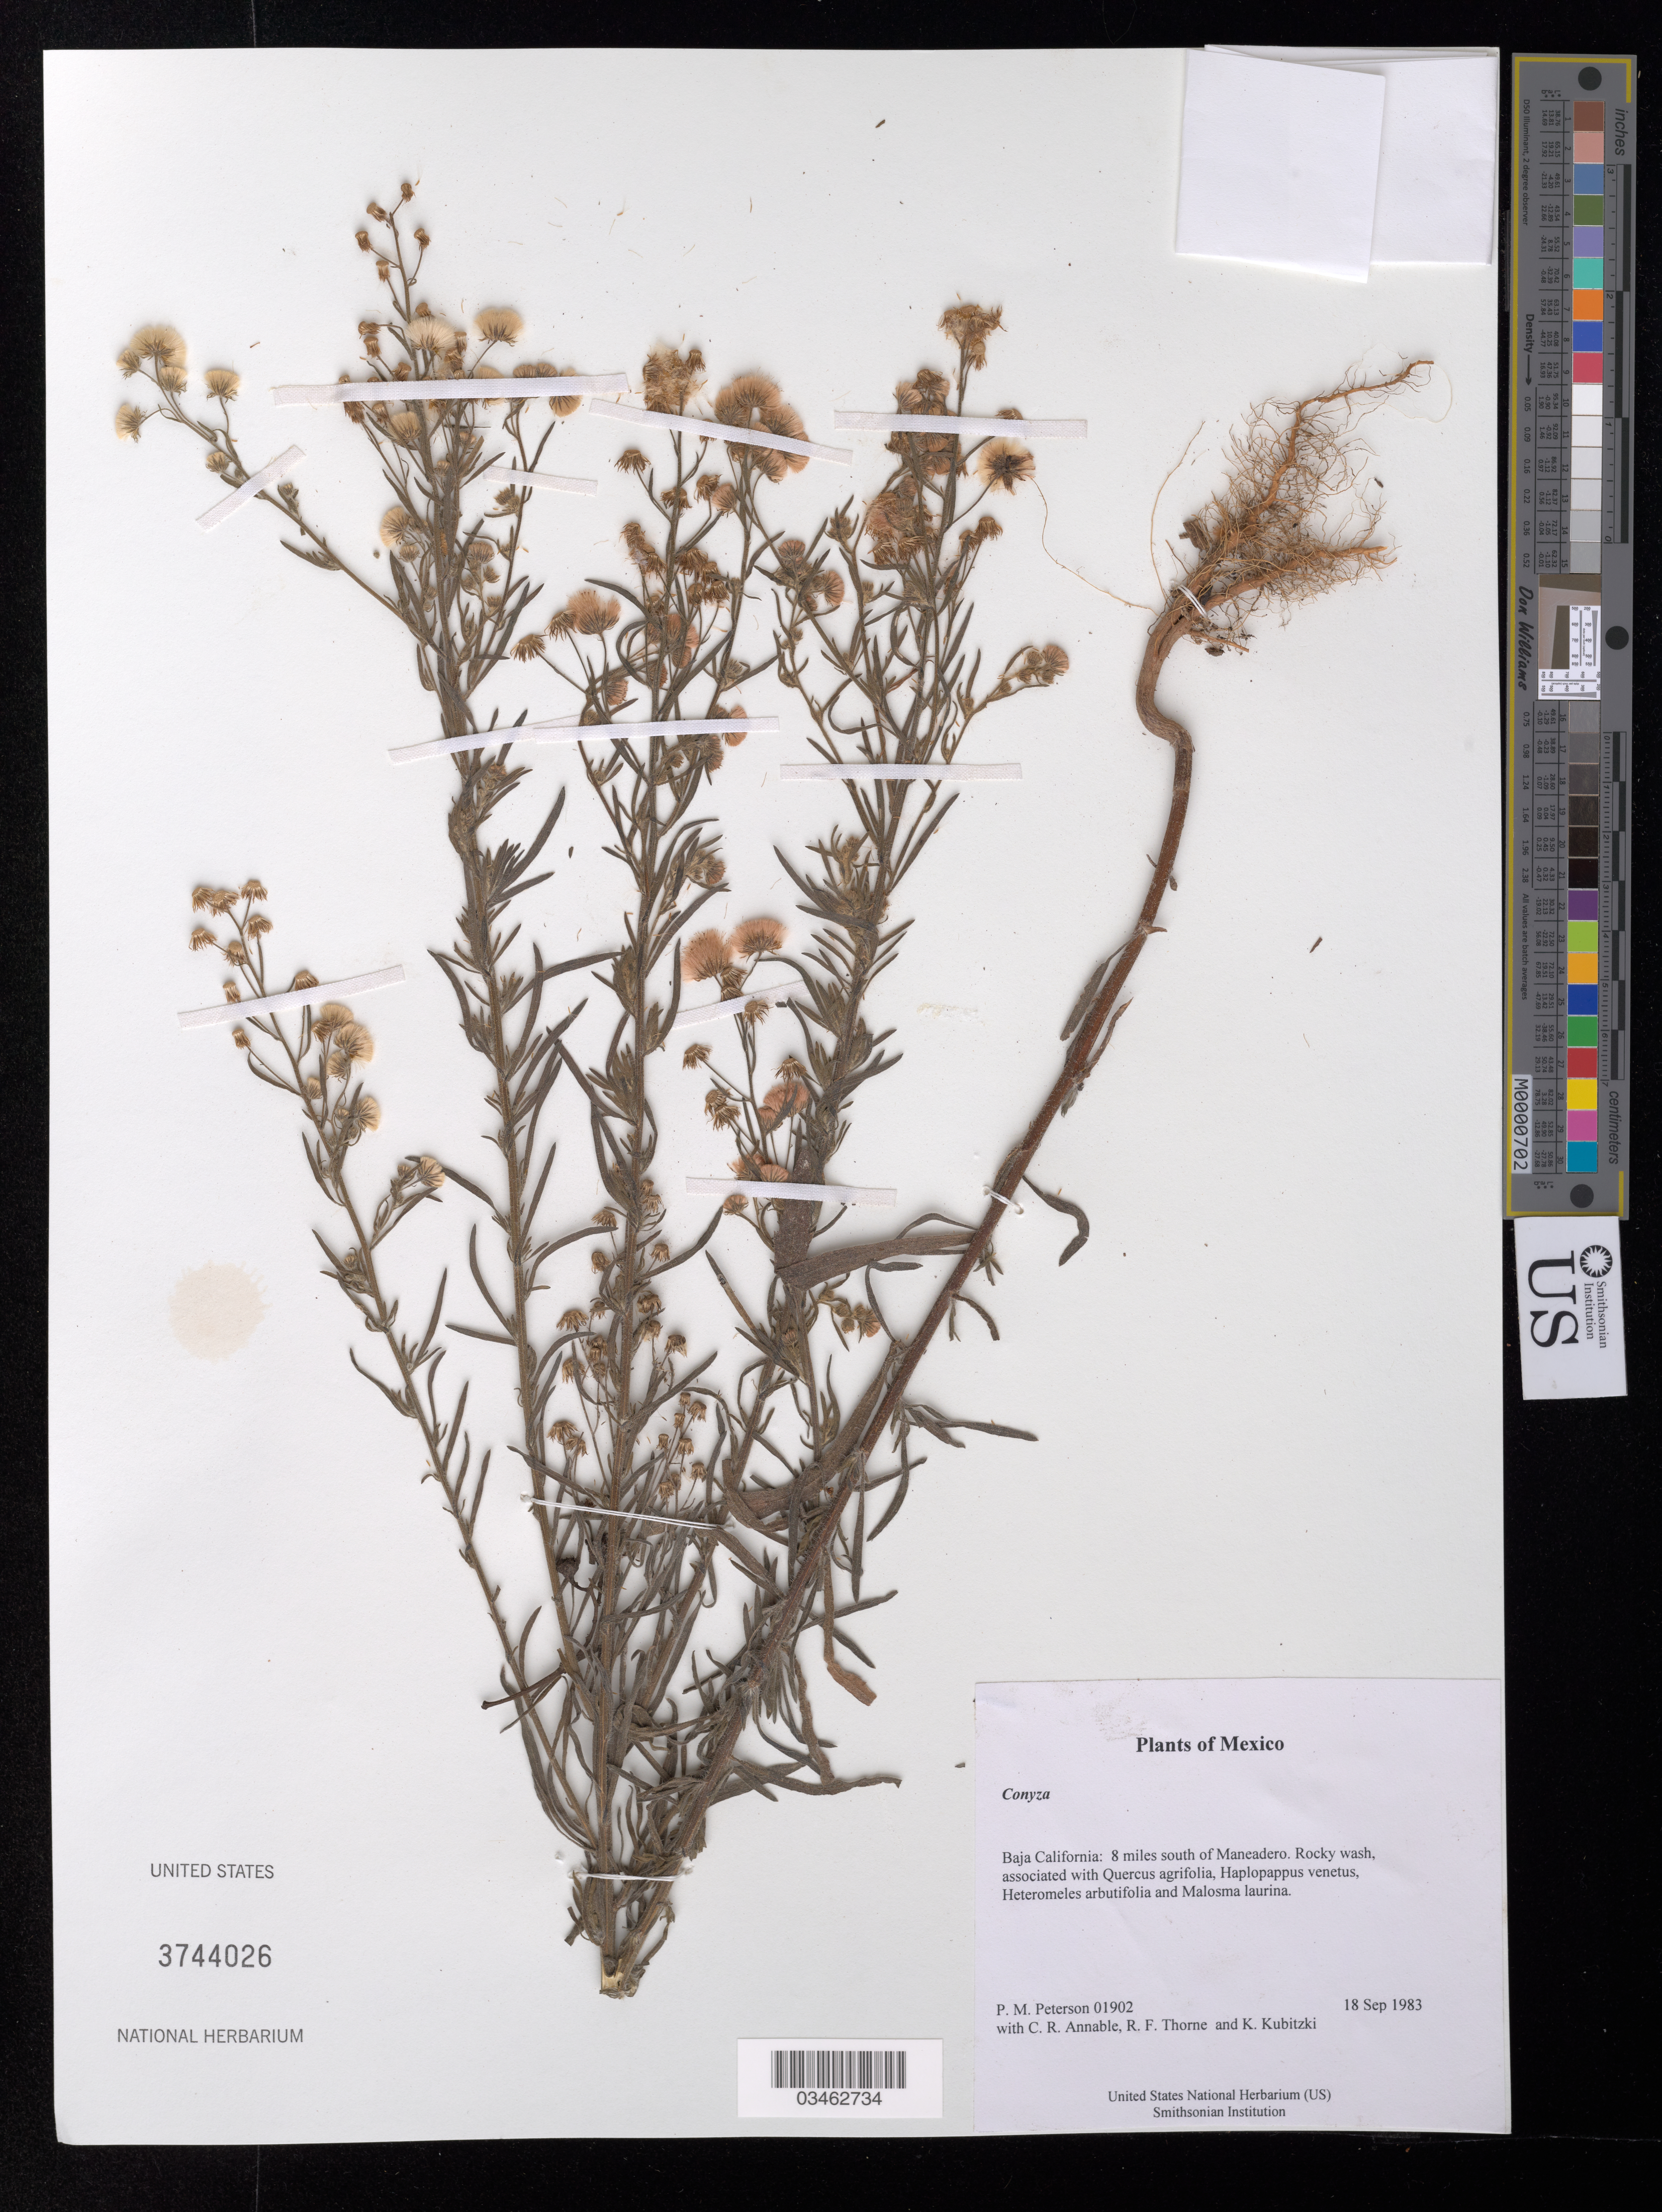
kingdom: Plantae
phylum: Tracheophyta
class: Magnoliopsida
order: Asterales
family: Asteraceae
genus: Conyza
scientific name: Conyza sp.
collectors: P. M. Peterson, C. R. Annable, R. F. Thorne & K. Kubitzki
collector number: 01902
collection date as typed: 18 Sep 1983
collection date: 1983-09-18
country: Mexico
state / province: Baja California Norte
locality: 8 miles south of Maneadero.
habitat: Rocky wash, associated with Quercus agrifolia, Haplopappus venetus, Heteromeles arbutifolia and Malosma laurina.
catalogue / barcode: US 3744026